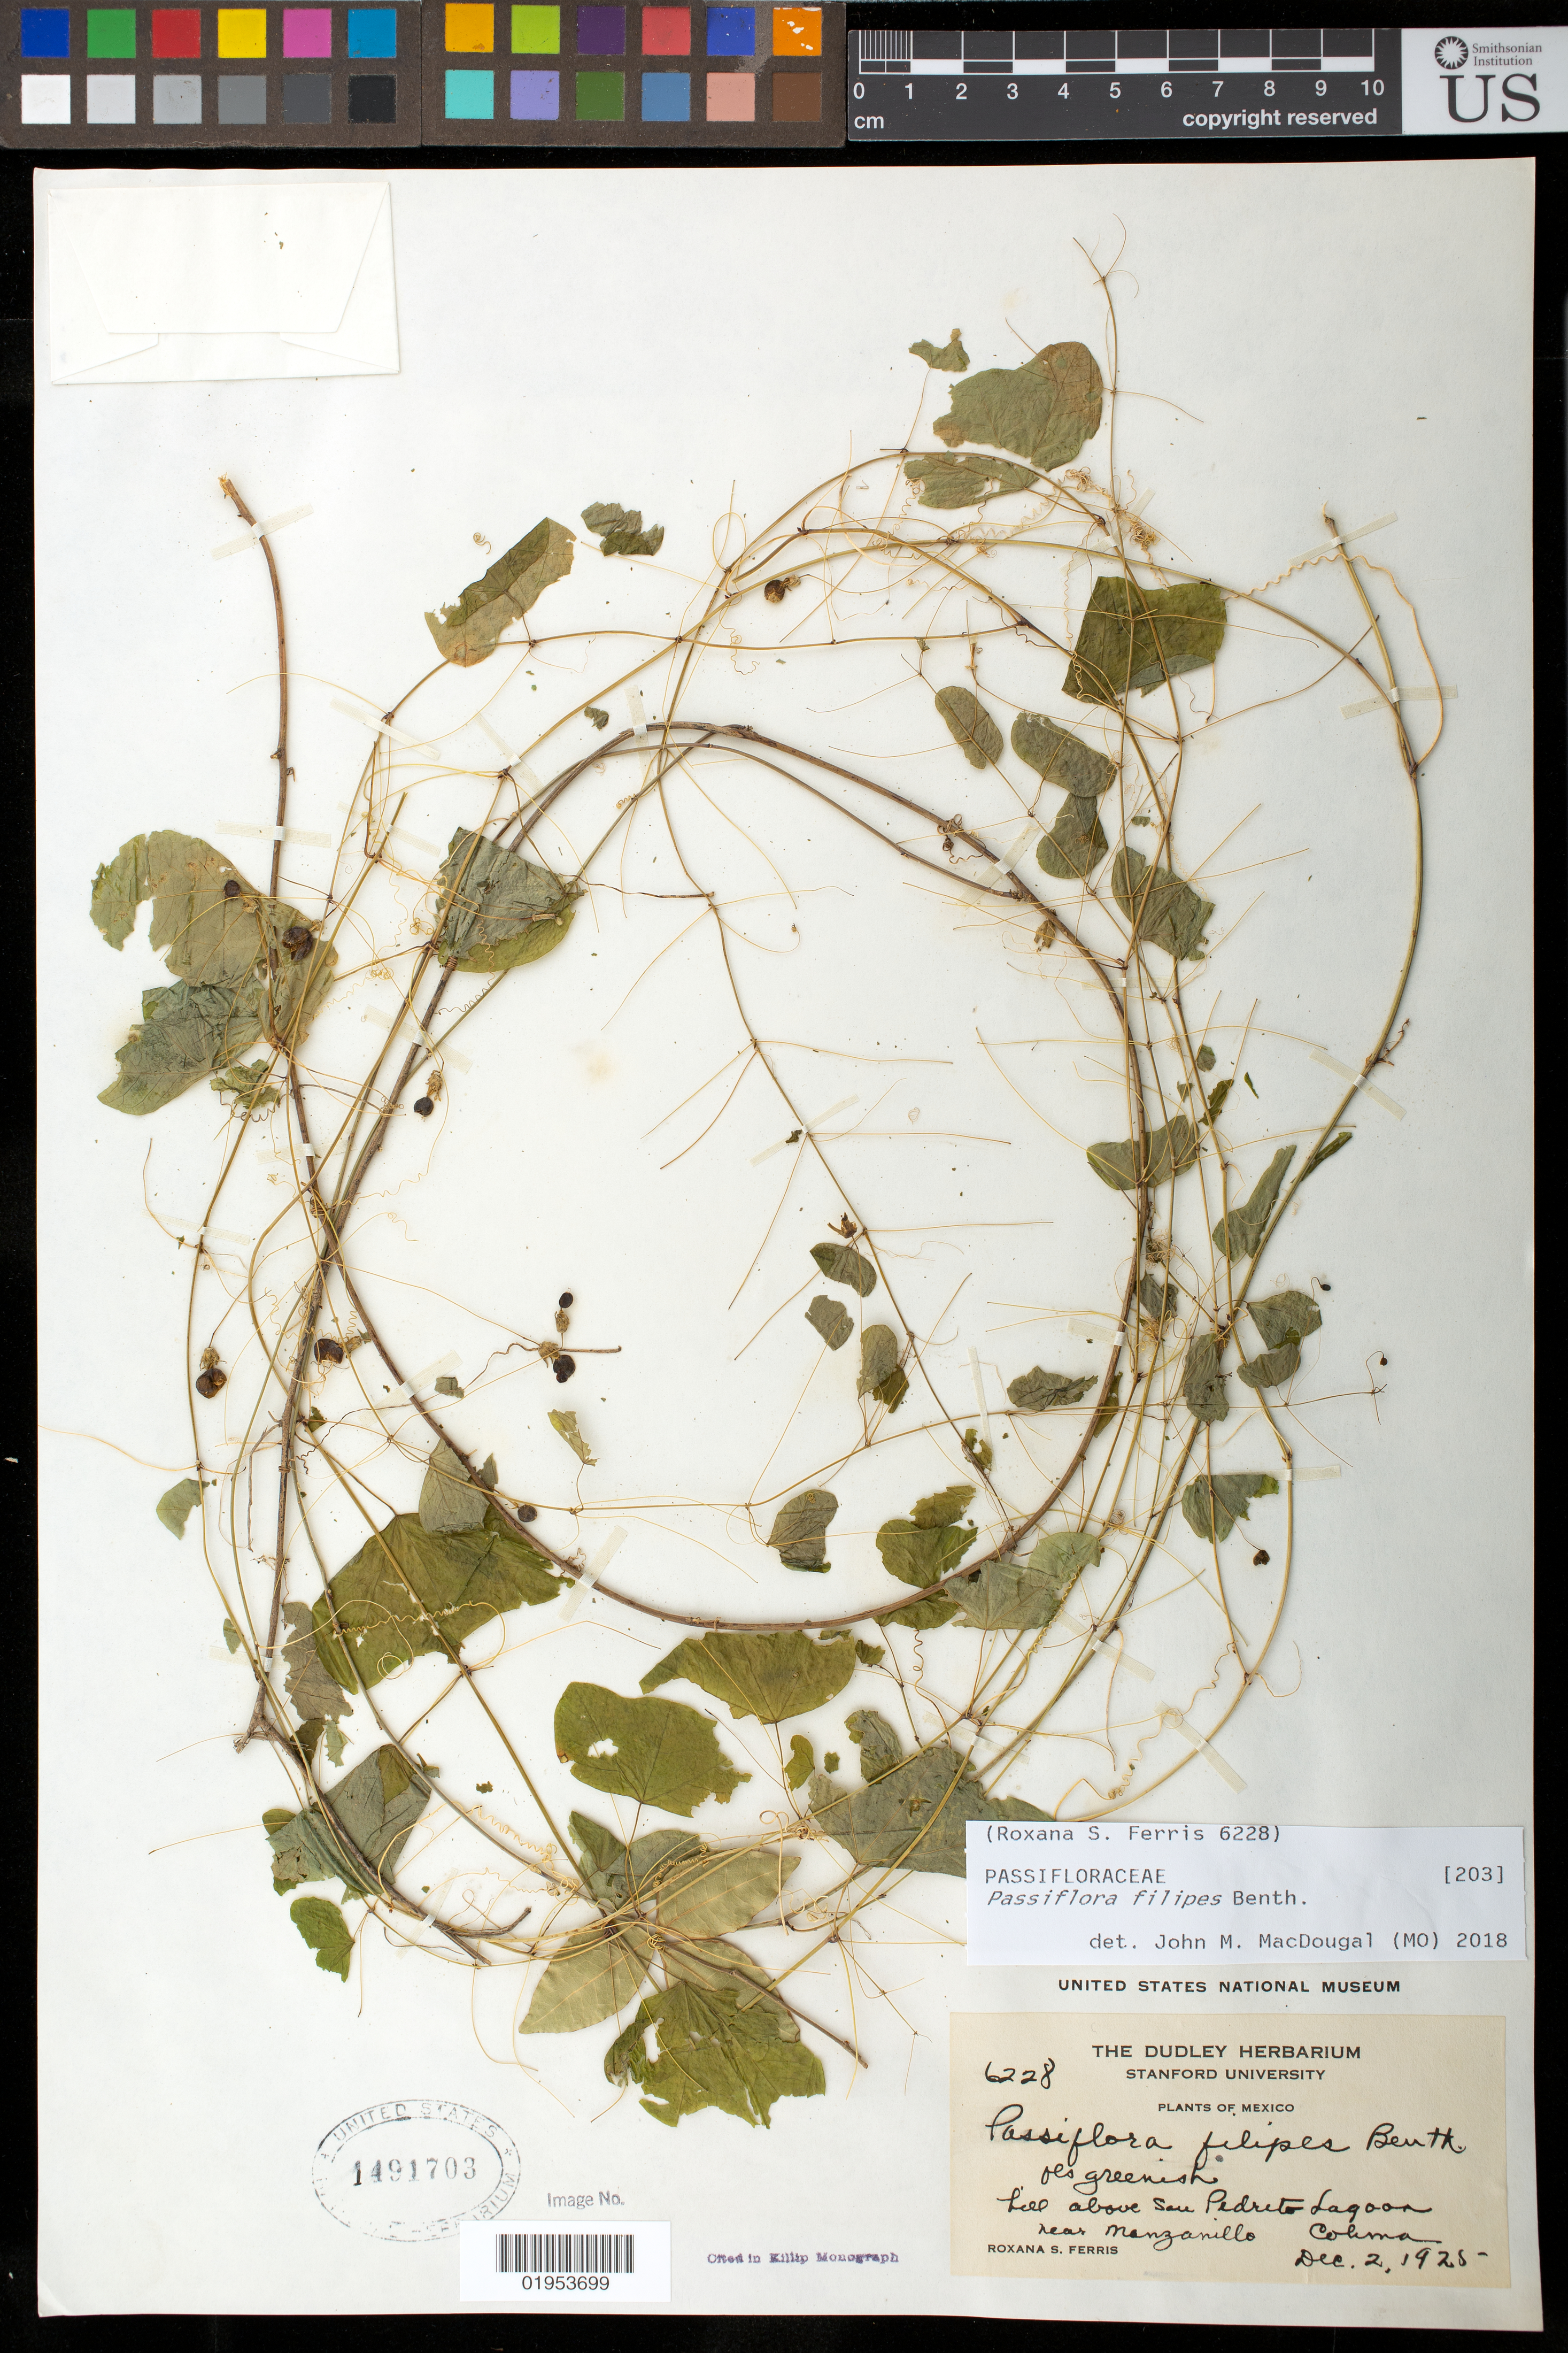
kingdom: Plantae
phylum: Tracheophyta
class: Magnoliopsida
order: Malpighiales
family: Passifloraceae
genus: Passiflora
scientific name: Passiflora filipes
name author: Benth.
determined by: MacDougal, John M.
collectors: R. S. Ferris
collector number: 6228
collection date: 1925-12-02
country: Mexico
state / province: Colima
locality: Hill near San Pedrito Lagoon, near Manzanillo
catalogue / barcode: US 1491703